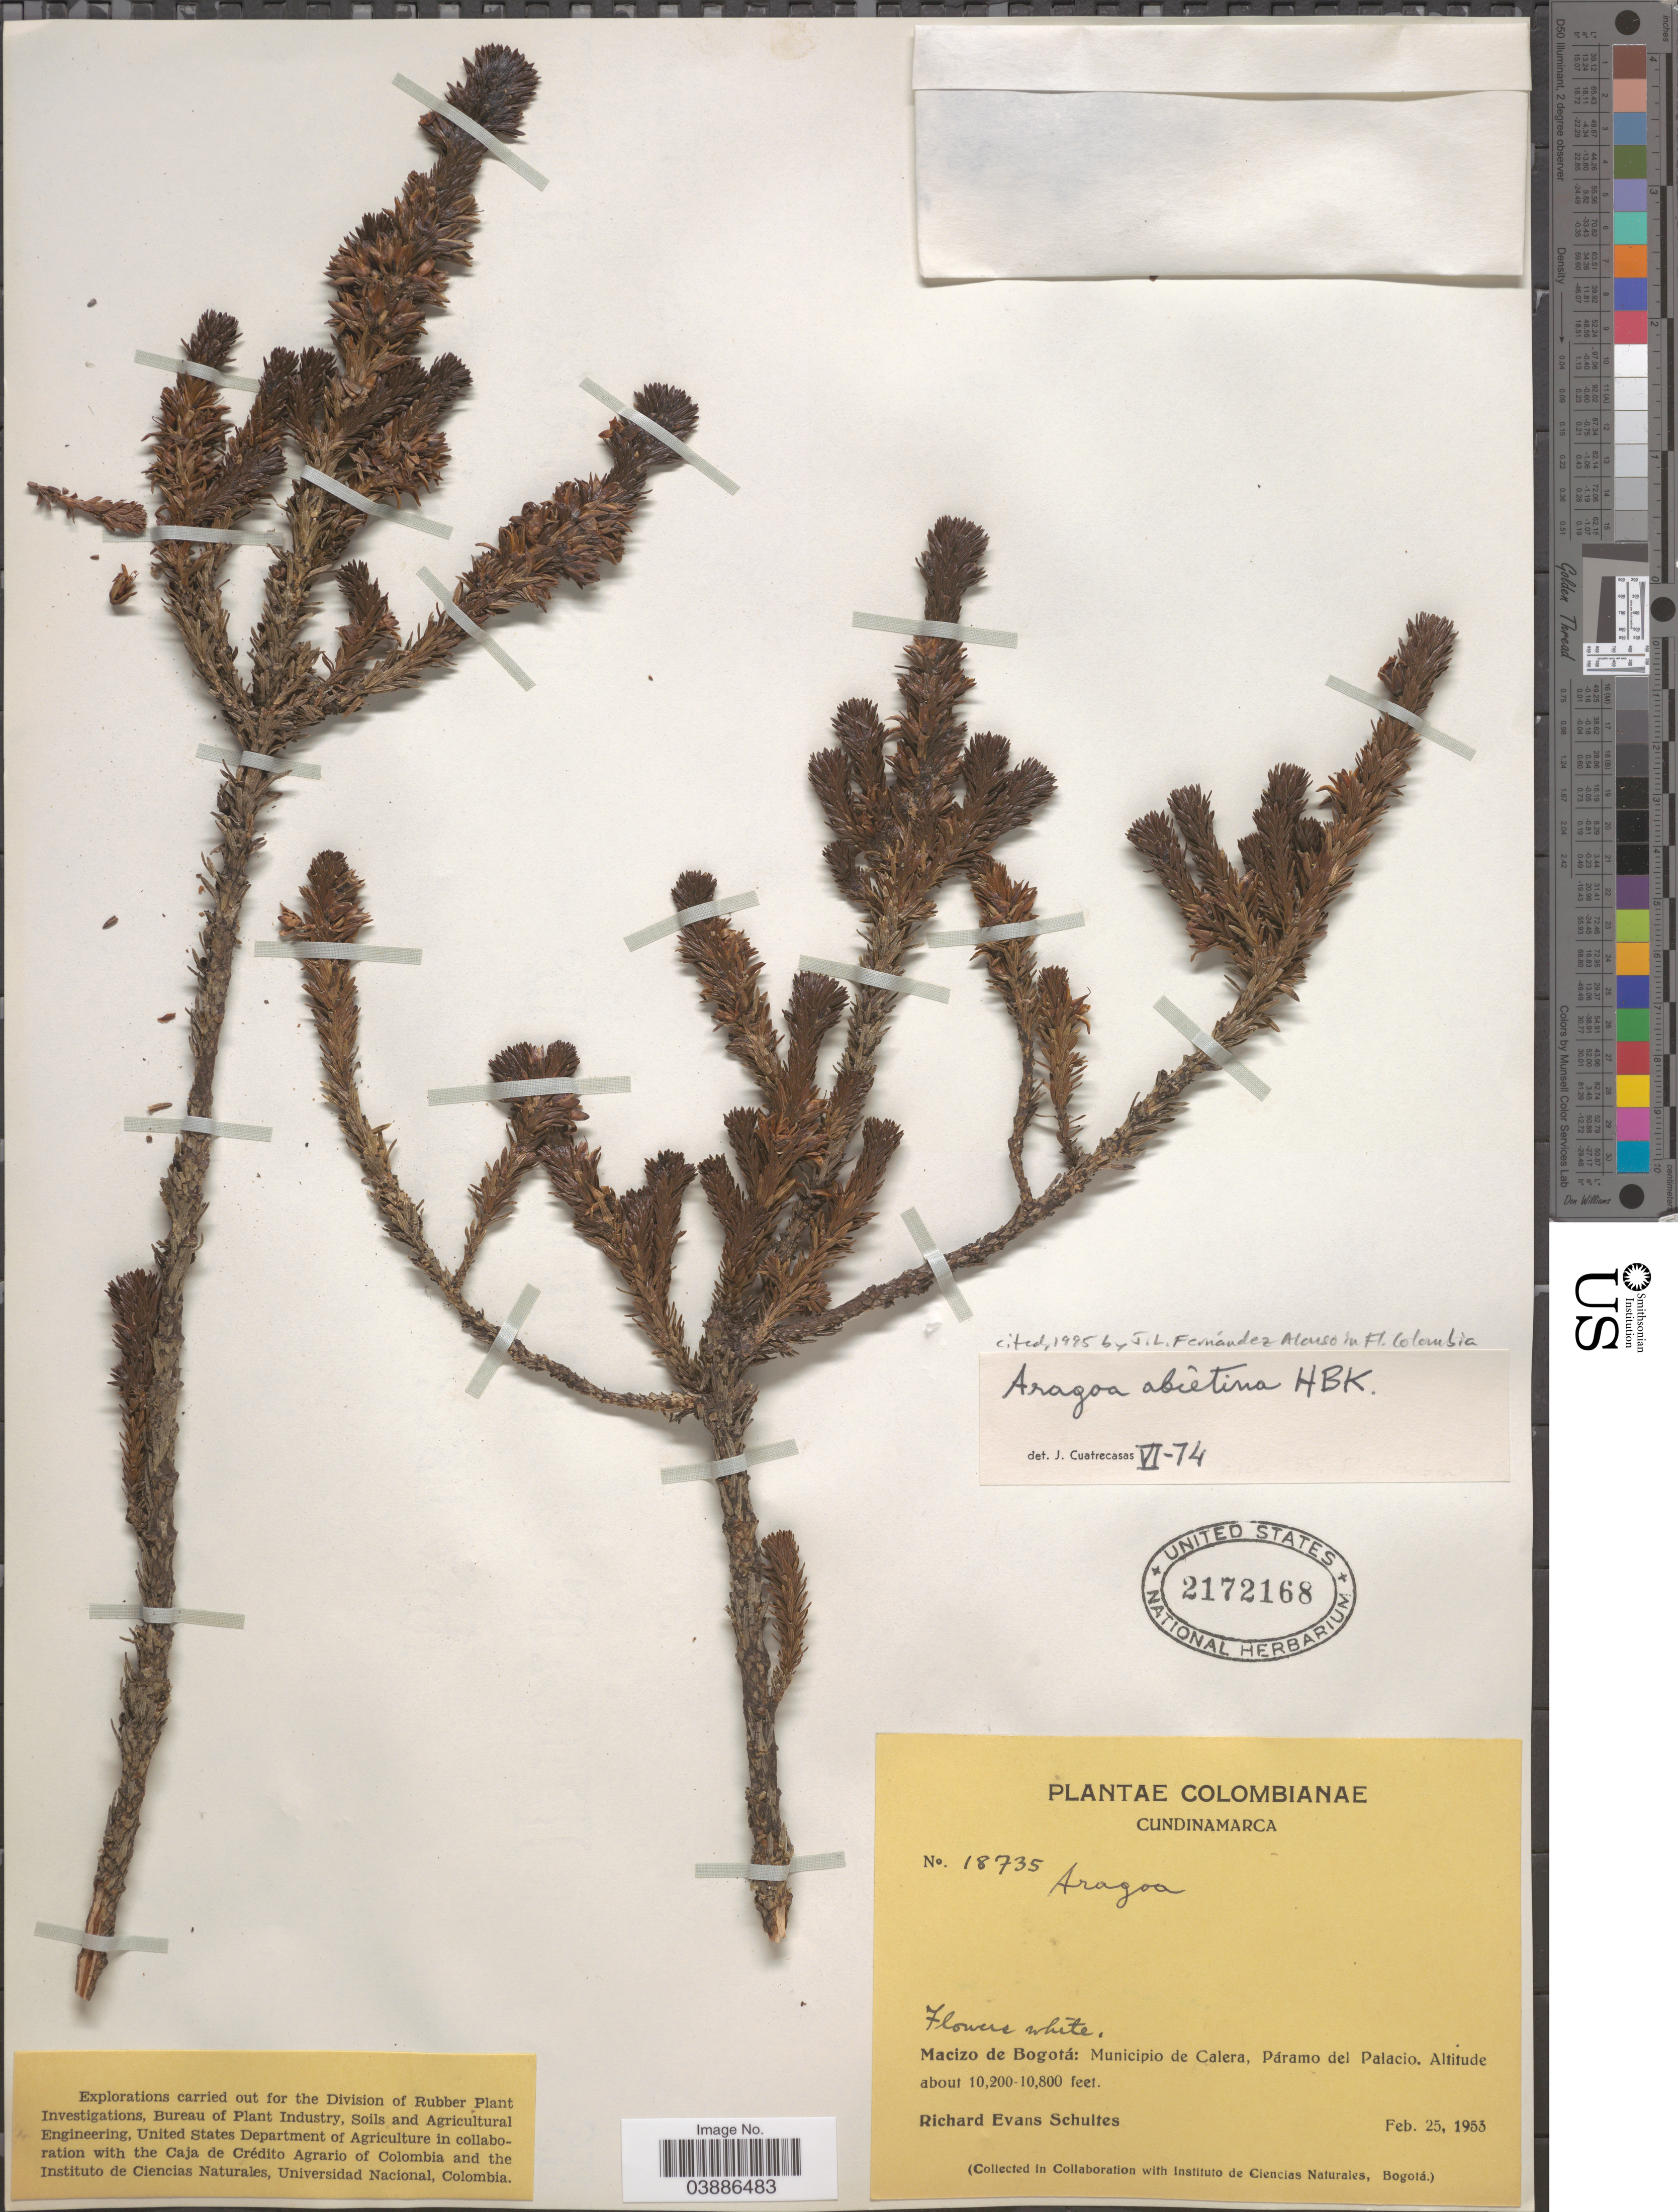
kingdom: Plantae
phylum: Tracheophyta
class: Magnoliopsida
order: Lamiales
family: Plantaginaceae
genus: Aragoa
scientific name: Aragoa abietina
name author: Kunth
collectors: R. E. Schultes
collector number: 18735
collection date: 1953-02-25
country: Colombia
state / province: Cundinamarca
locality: Macizo de Bogotá: Municipio de Calera, Páramo del Palacio.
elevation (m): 3109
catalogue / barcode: US 2172168